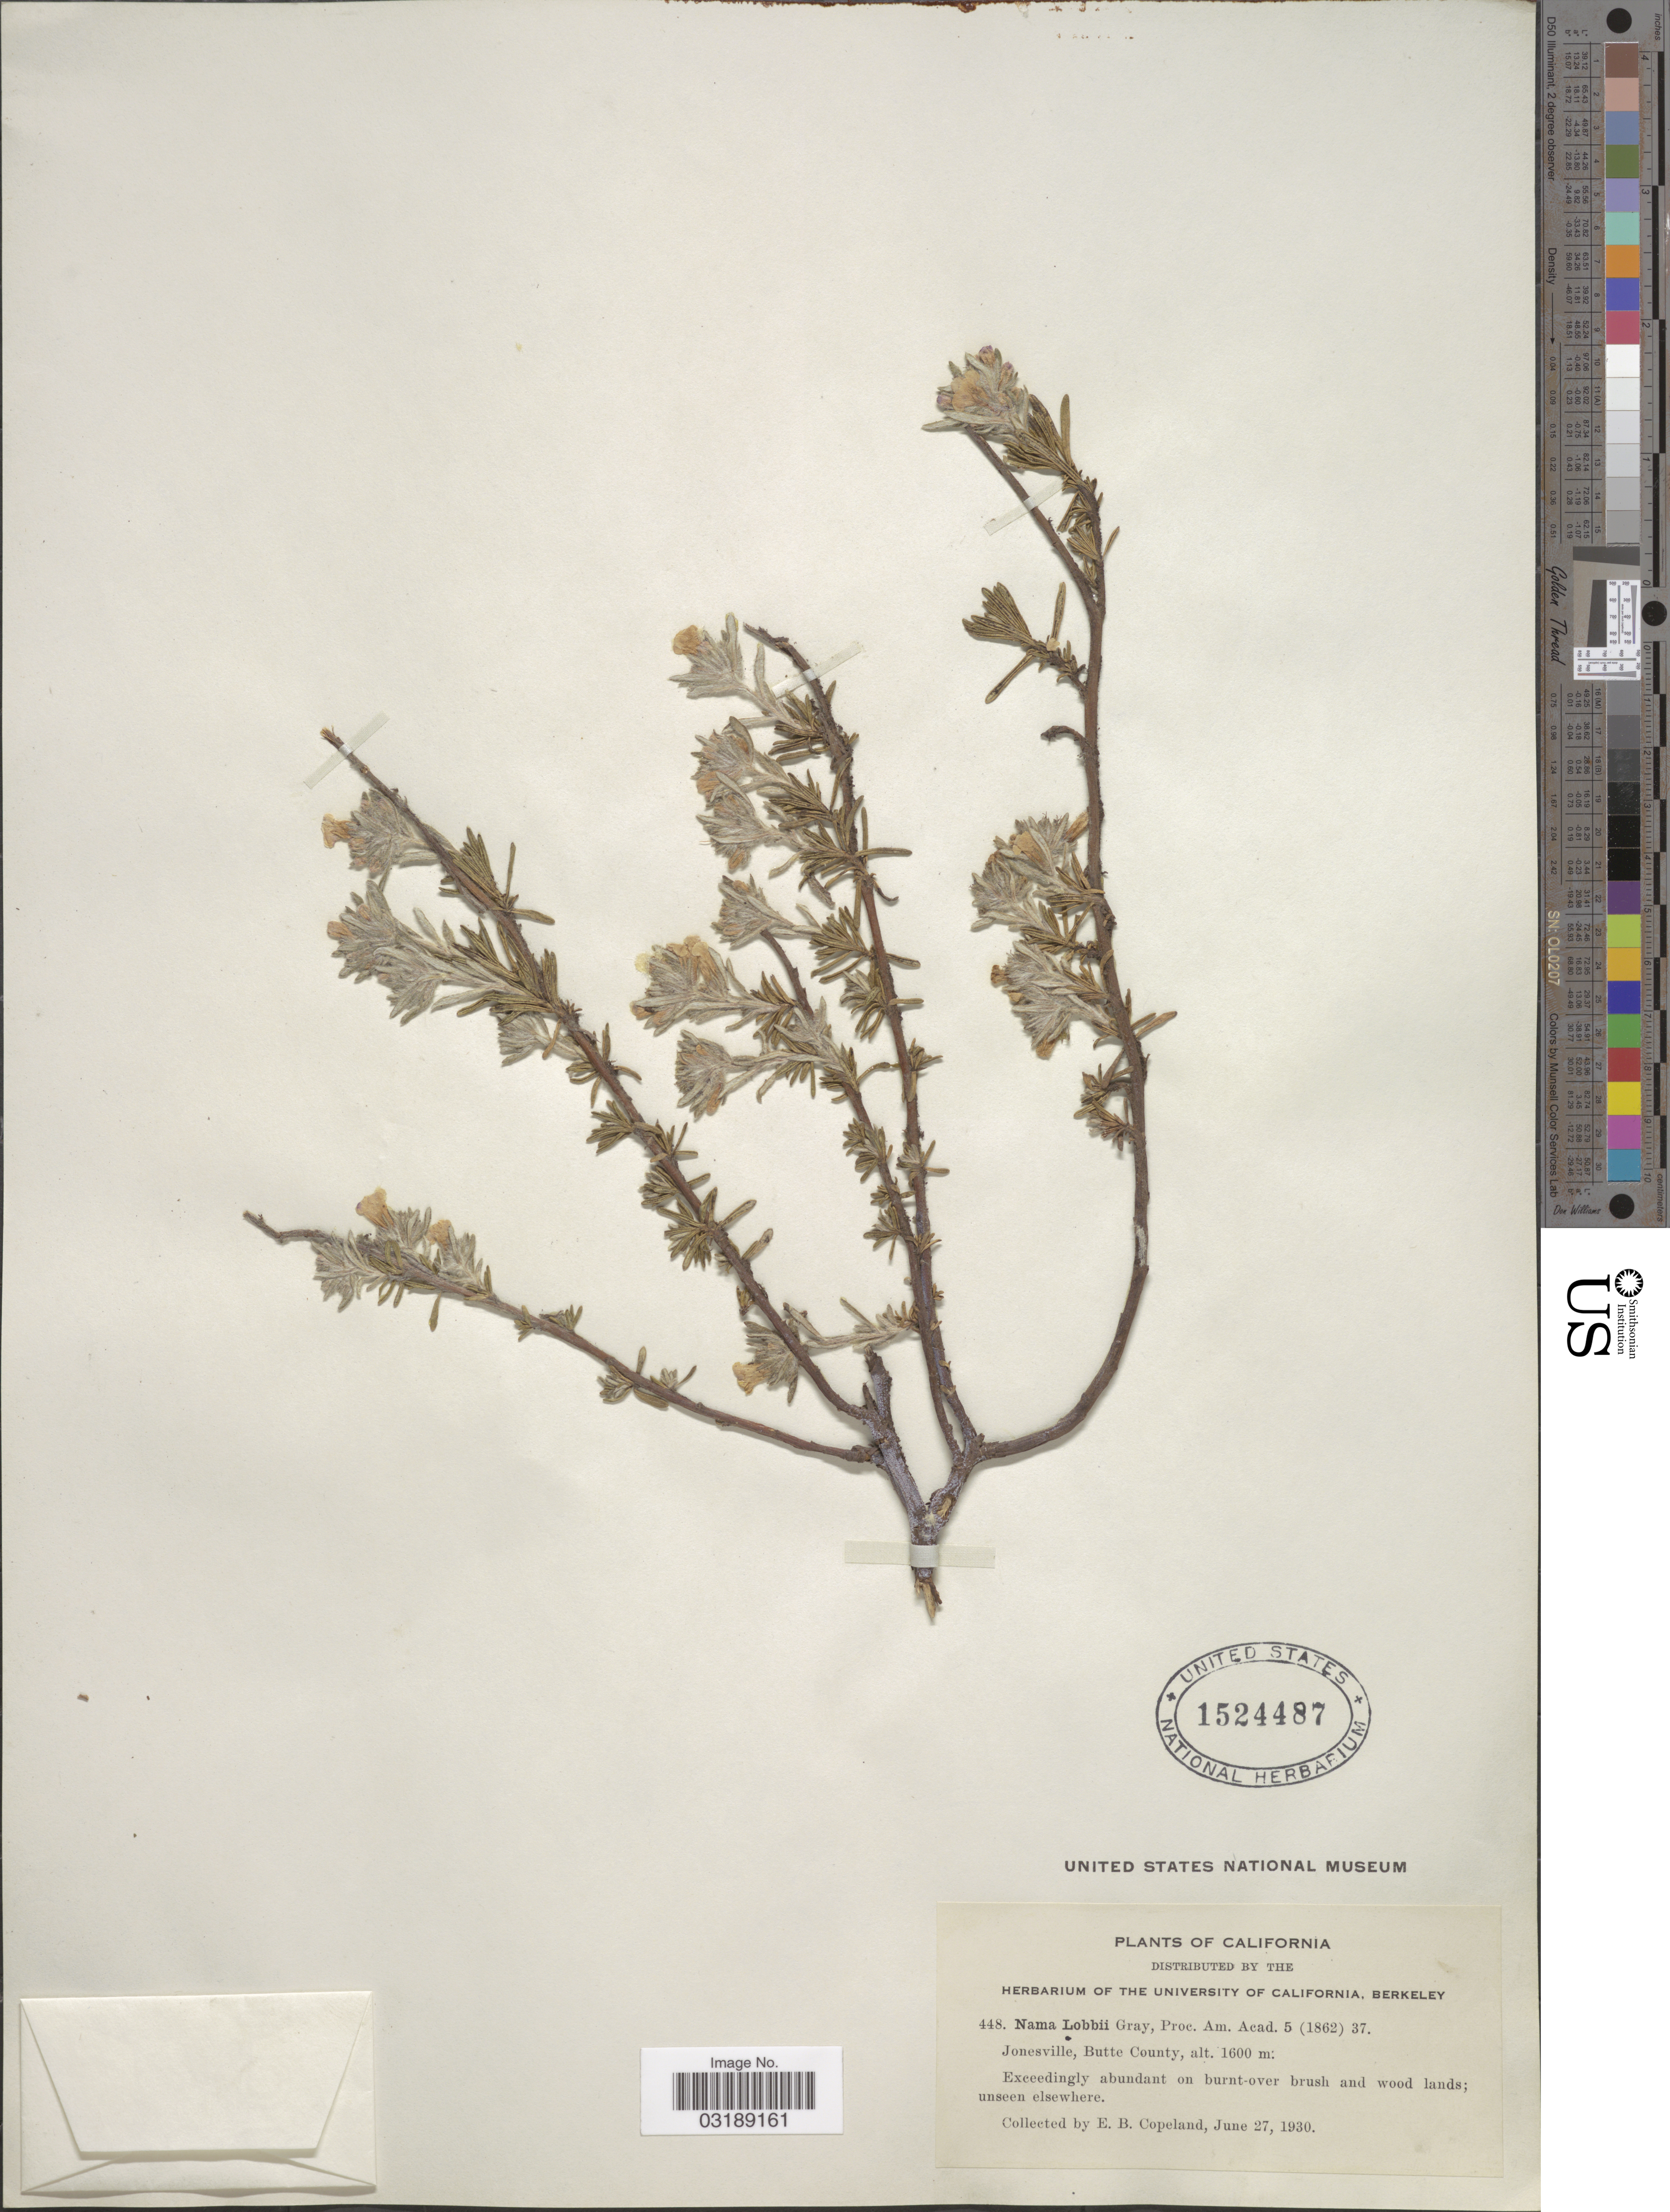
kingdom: Plantae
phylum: Tracheophyta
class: Magnoliopsida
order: Boraginales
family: Namaceae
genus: Nama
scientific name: Nama lobbii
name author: A. Gray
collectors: E. B. Copeland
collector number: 448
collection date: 1930-06-27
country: United States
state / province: California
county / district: Butte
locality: Jonesville, Butte County.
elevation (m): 1600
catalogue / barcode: US 1524487